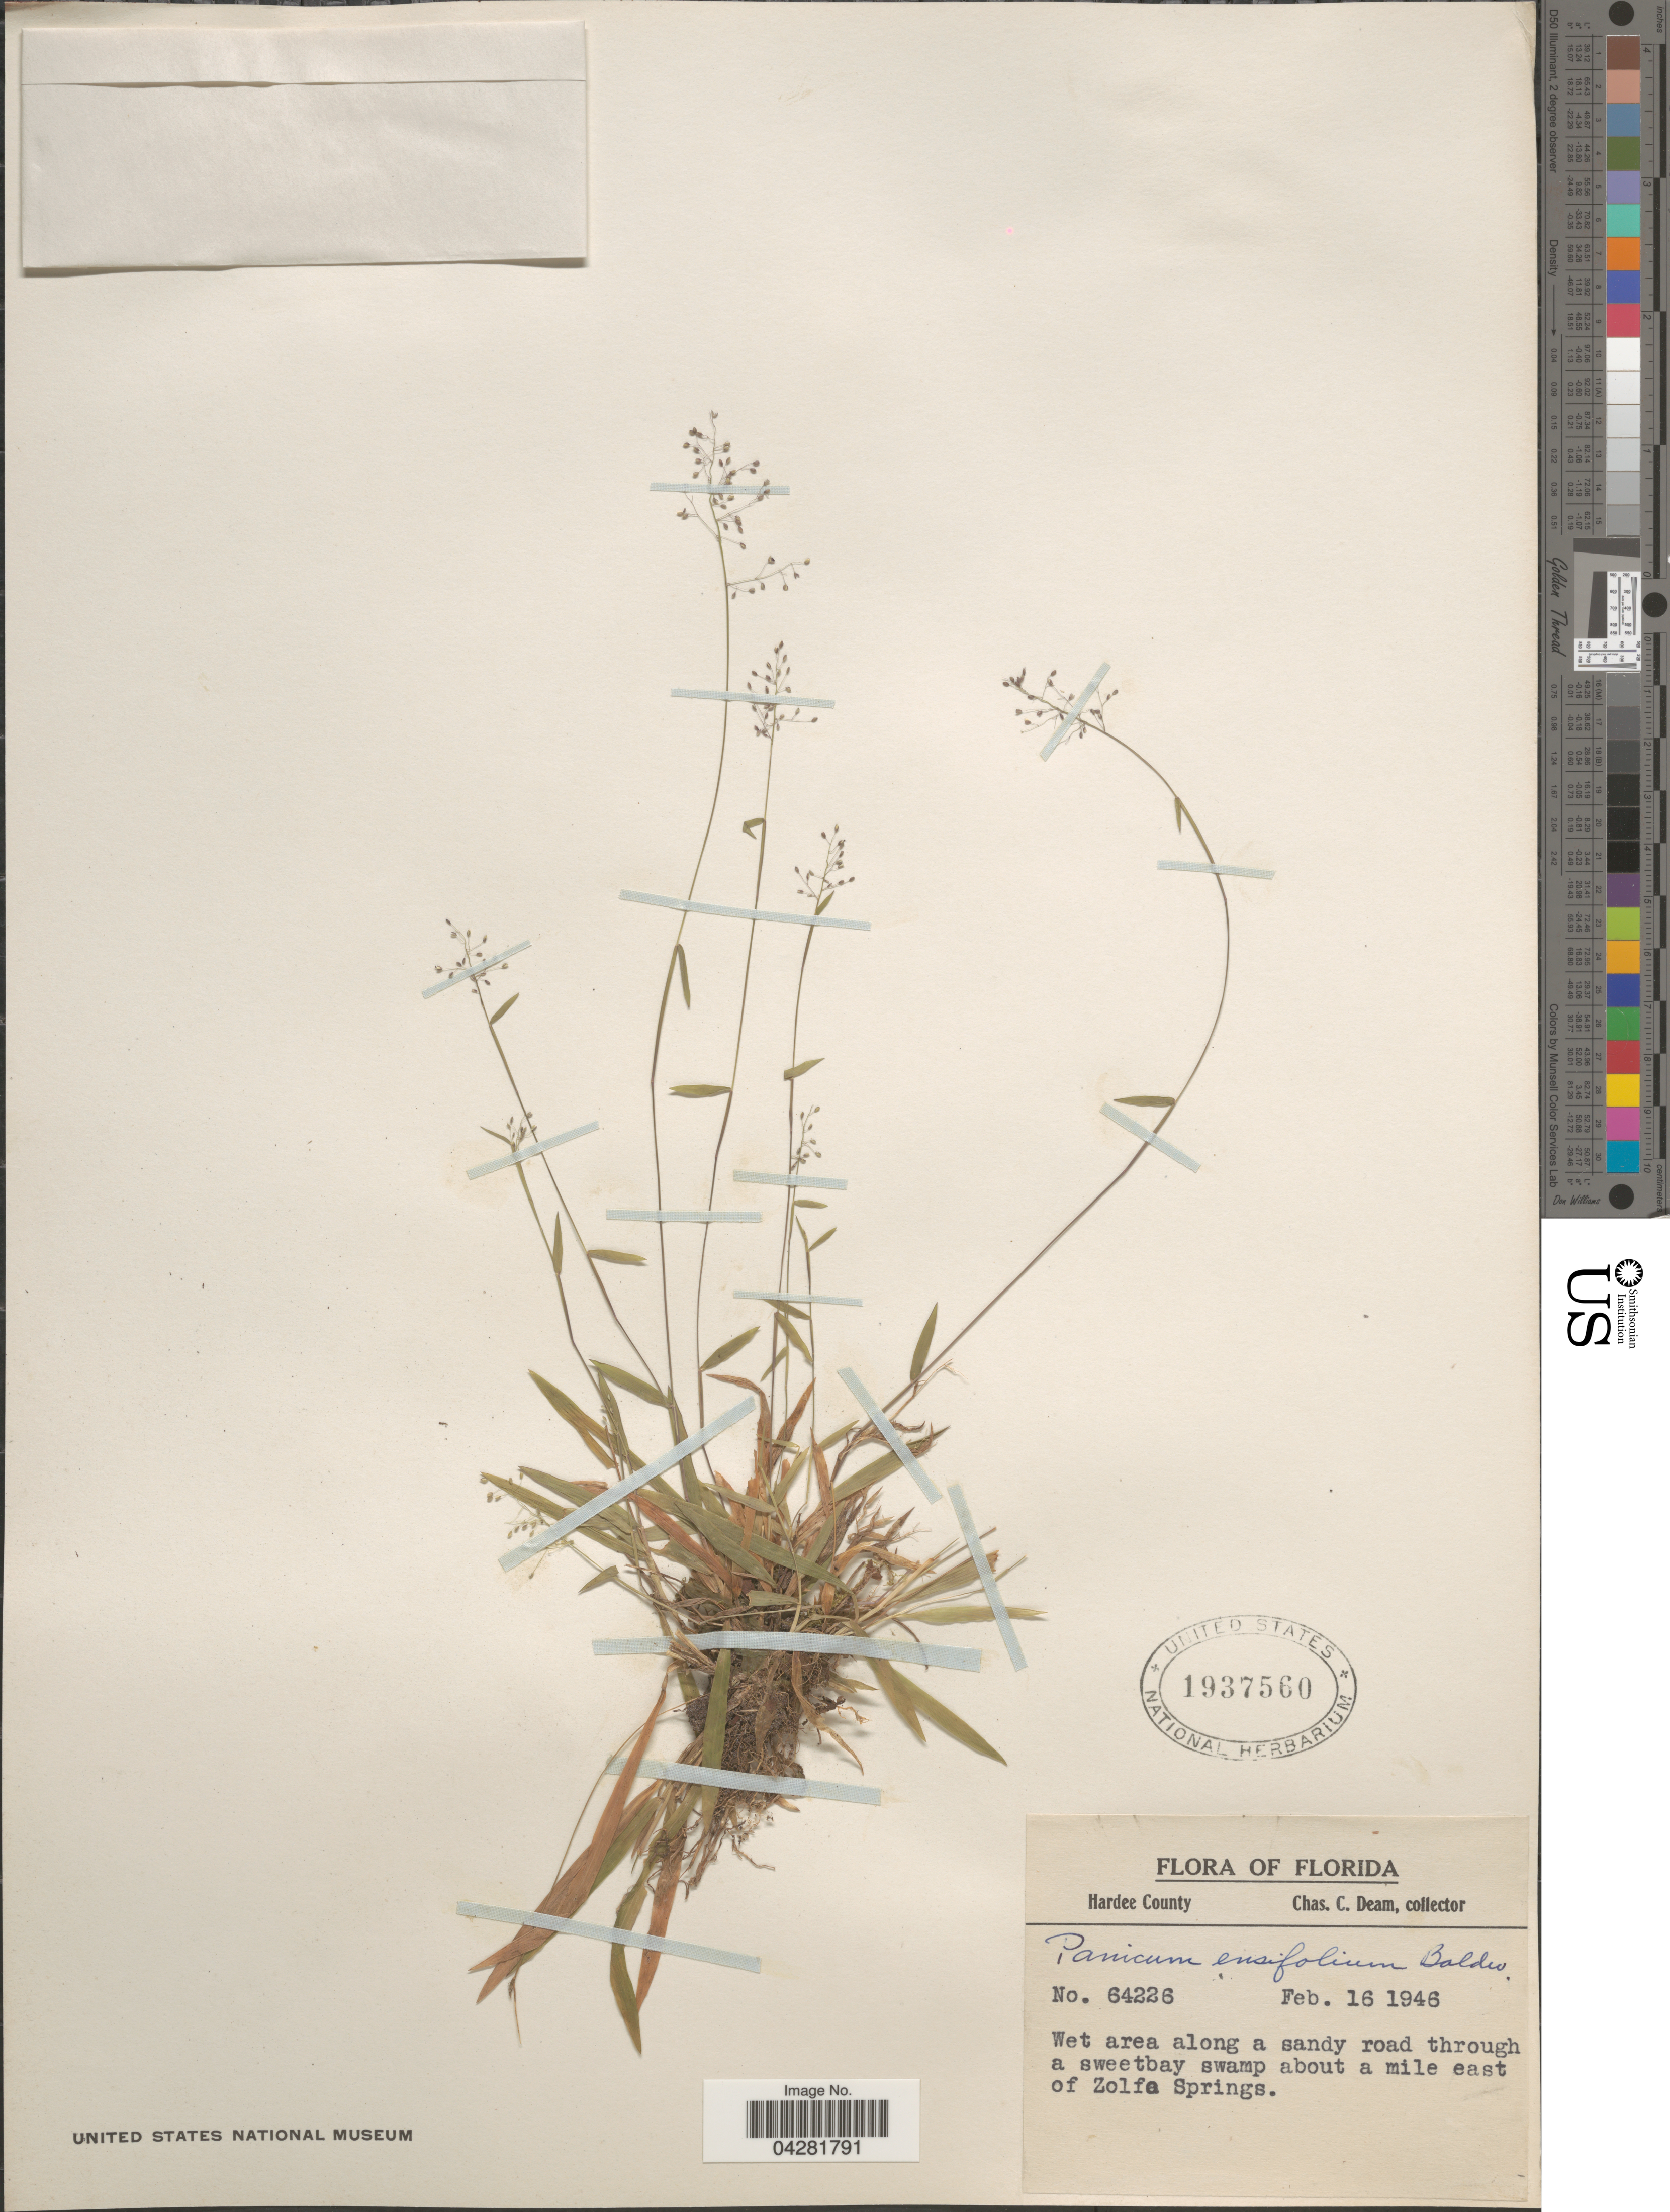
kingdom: Plantae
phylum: Tracheophyta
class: Liliopsida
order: Poales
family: Poaceae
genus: Dichanthelium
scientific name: Dichanthelium ensifolium var. ensifolium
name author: (Baldwin ex Elliot) Gould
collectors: C. C. Deam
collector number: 64226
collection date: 1946-02-16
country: United States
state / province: Florida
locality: Hardee County. Wet area along a sandy road through a sweetbay swamp about a mile east of Zolfa Springs.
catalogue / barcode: US 1937560